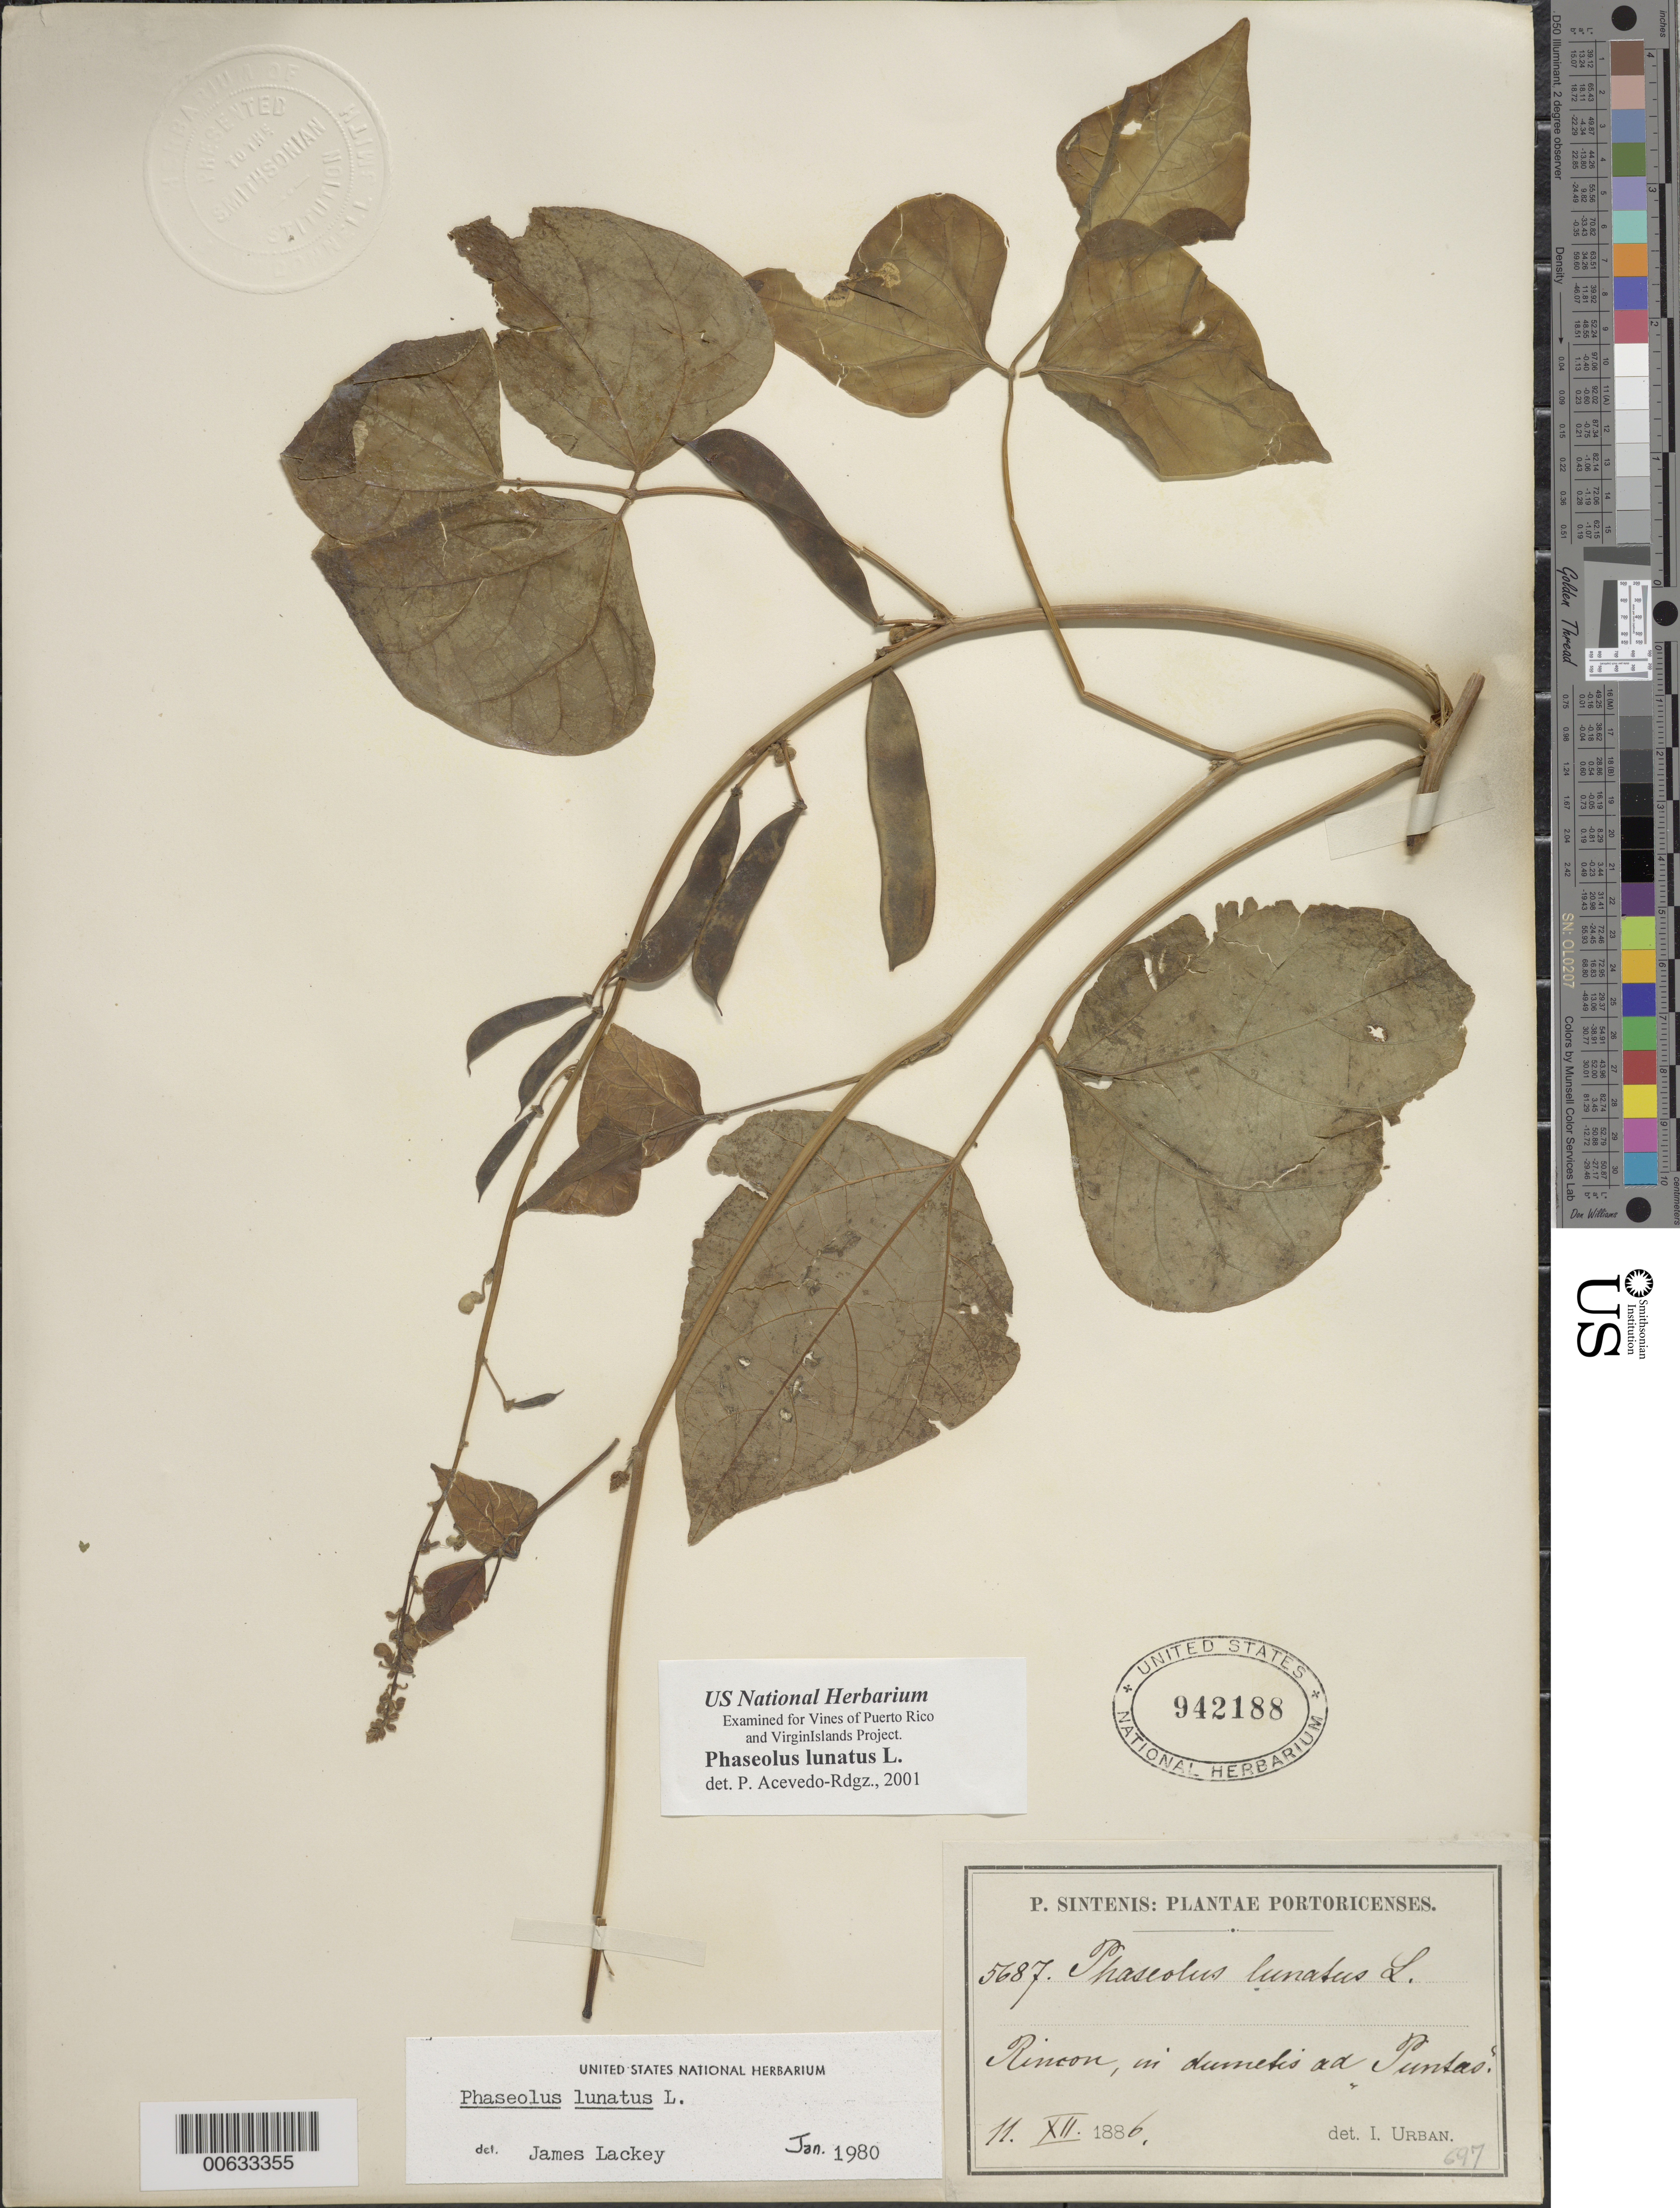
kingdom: Plantae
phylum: Tracheophyta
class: Magnoliopsida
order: Fabales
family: Fabaceae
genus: Phaseolus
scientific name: Phaseolus lunatus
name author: L.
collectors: P. Sintenis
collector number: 5687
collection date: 1886-12-11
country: Puerto Rico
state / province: Rincón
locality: In dumetis ad Puntas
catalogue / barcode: US 942188